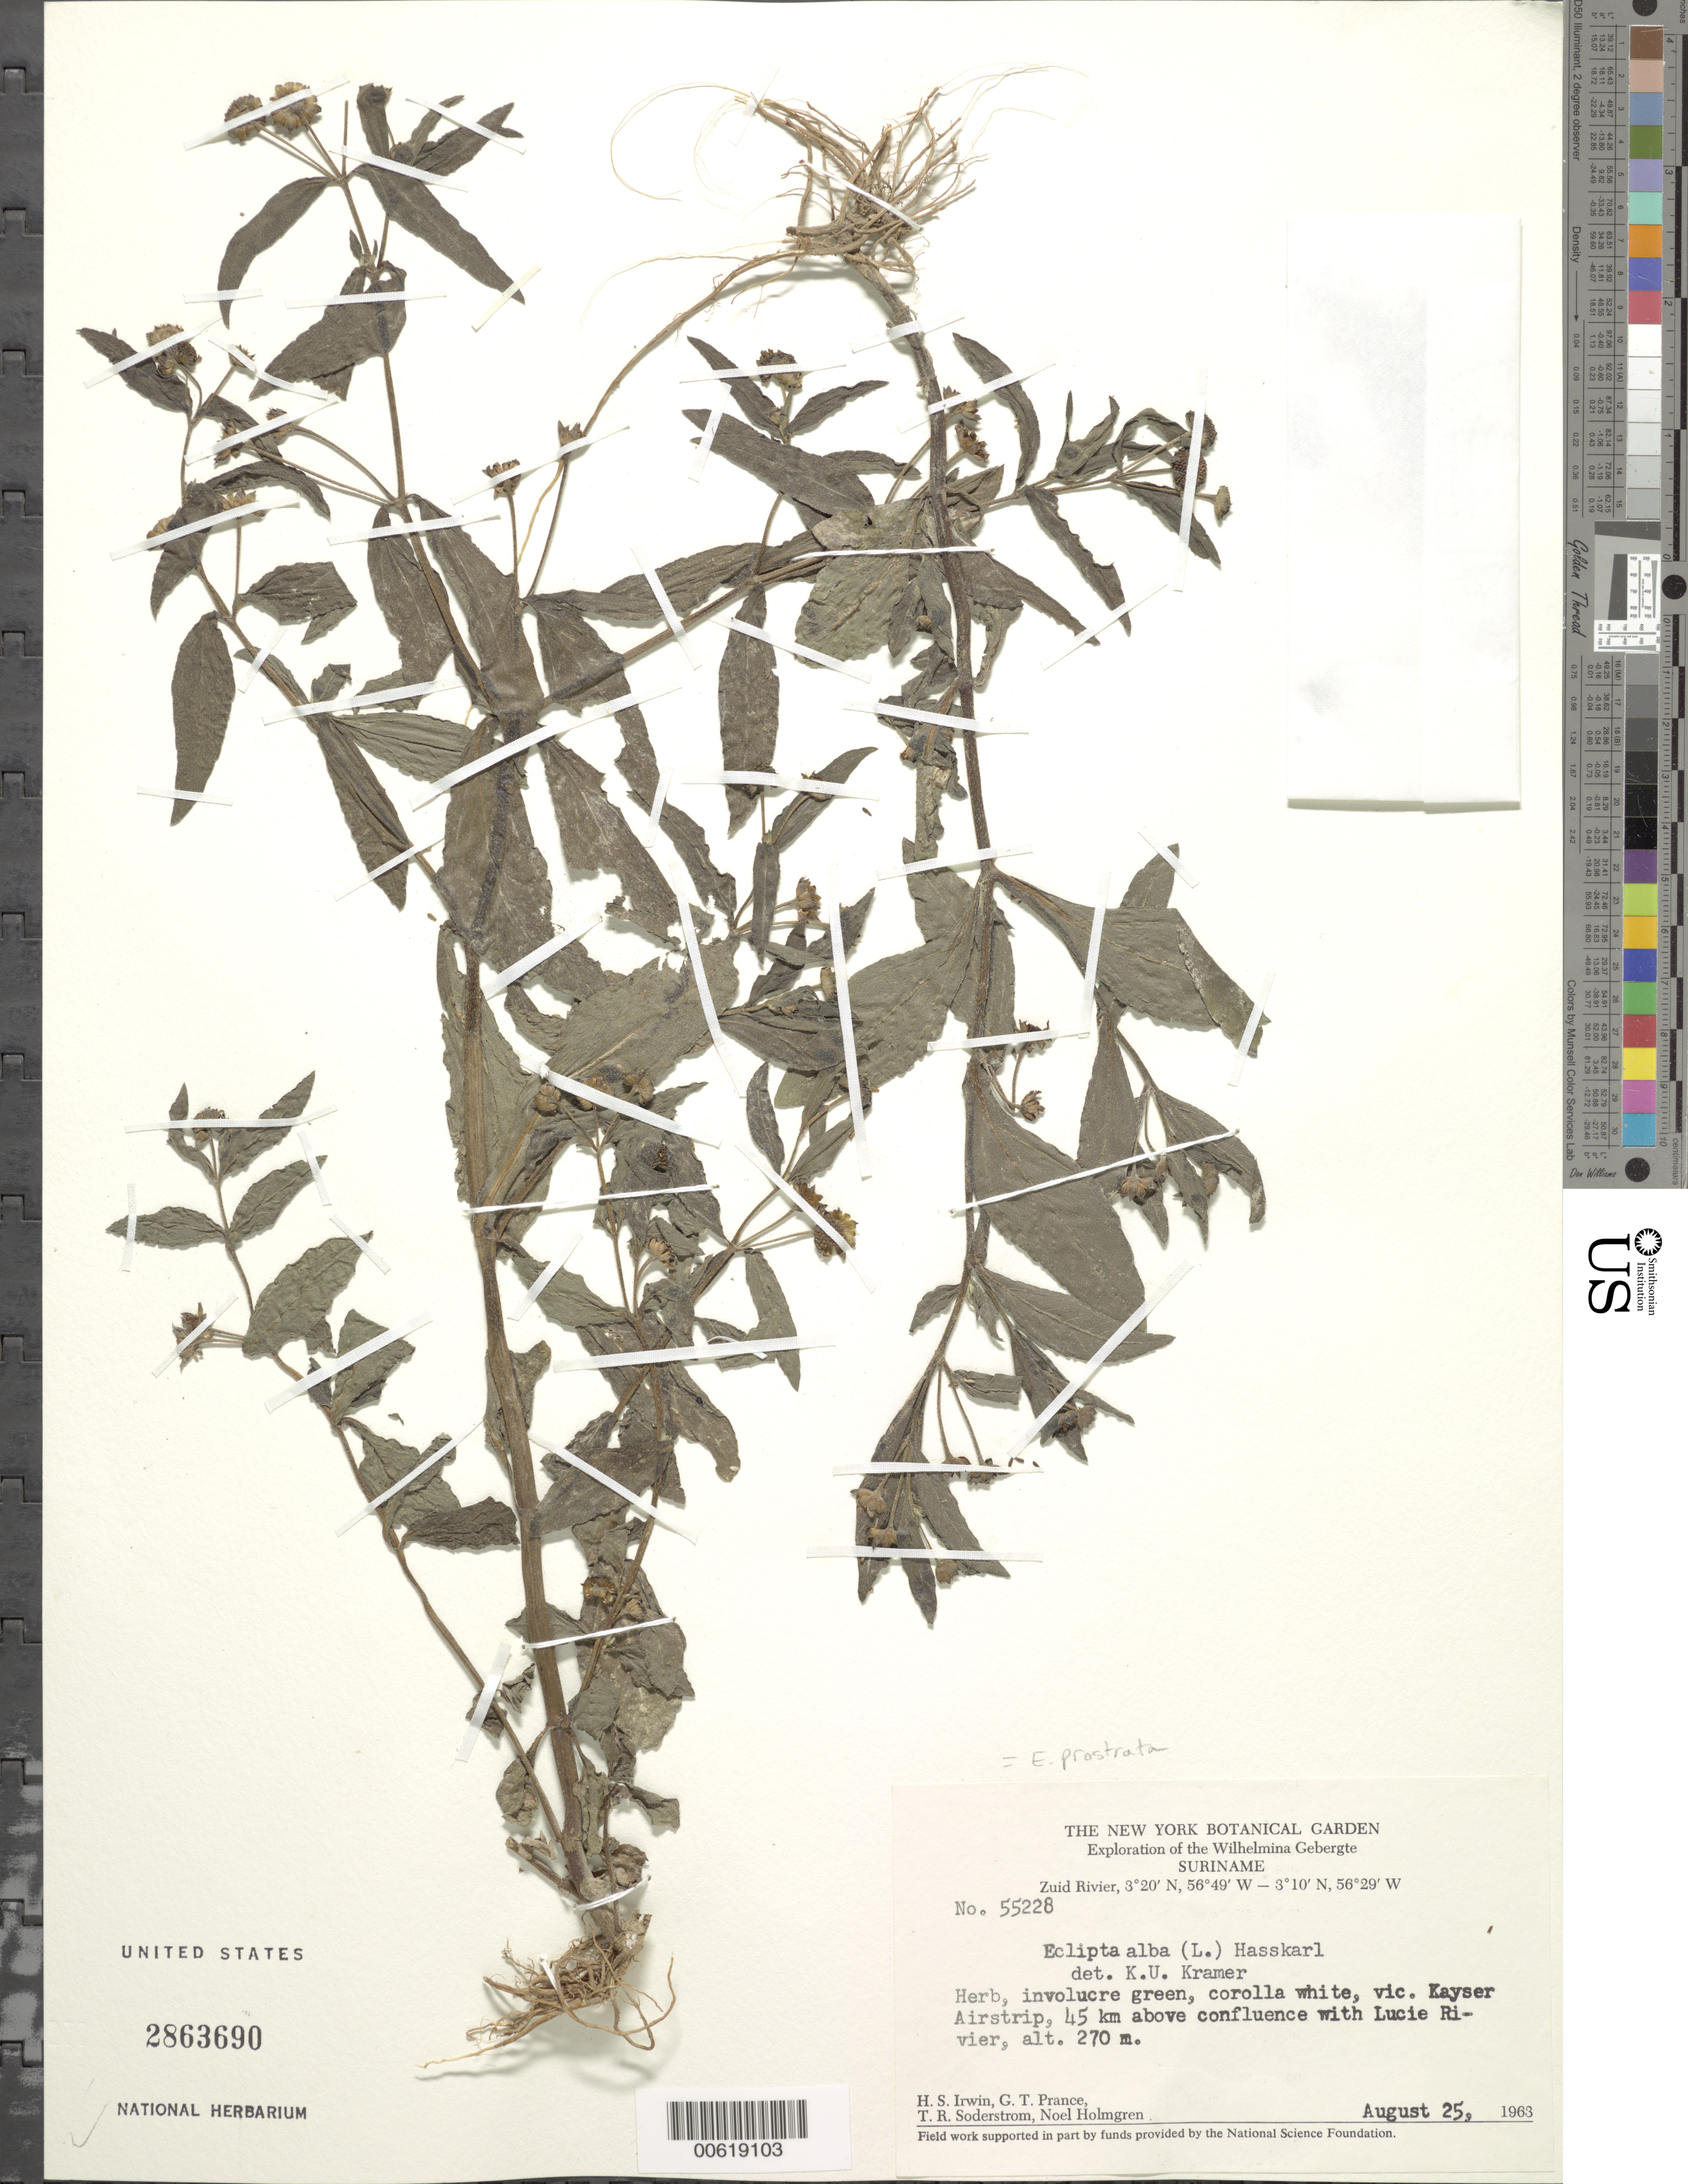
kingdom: Plantae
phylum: Tracheophyta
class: Magnoliopsida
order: Asterales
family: Asteraceae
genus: Eclipta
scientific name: Eclipta prostrata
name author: (L.) L.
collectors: H. Irwin, G. T. Prance, T. R. Soderstrom & N. H. Holmgren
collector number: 55228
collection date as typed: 25-Aug-63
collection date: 1963-08-25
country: Suriname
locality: Kayser Airstrip, Zuid R., 45 km above confl. with Lucie R., Wilhelmina Gebergte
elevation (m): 270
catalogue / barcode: US 2863690